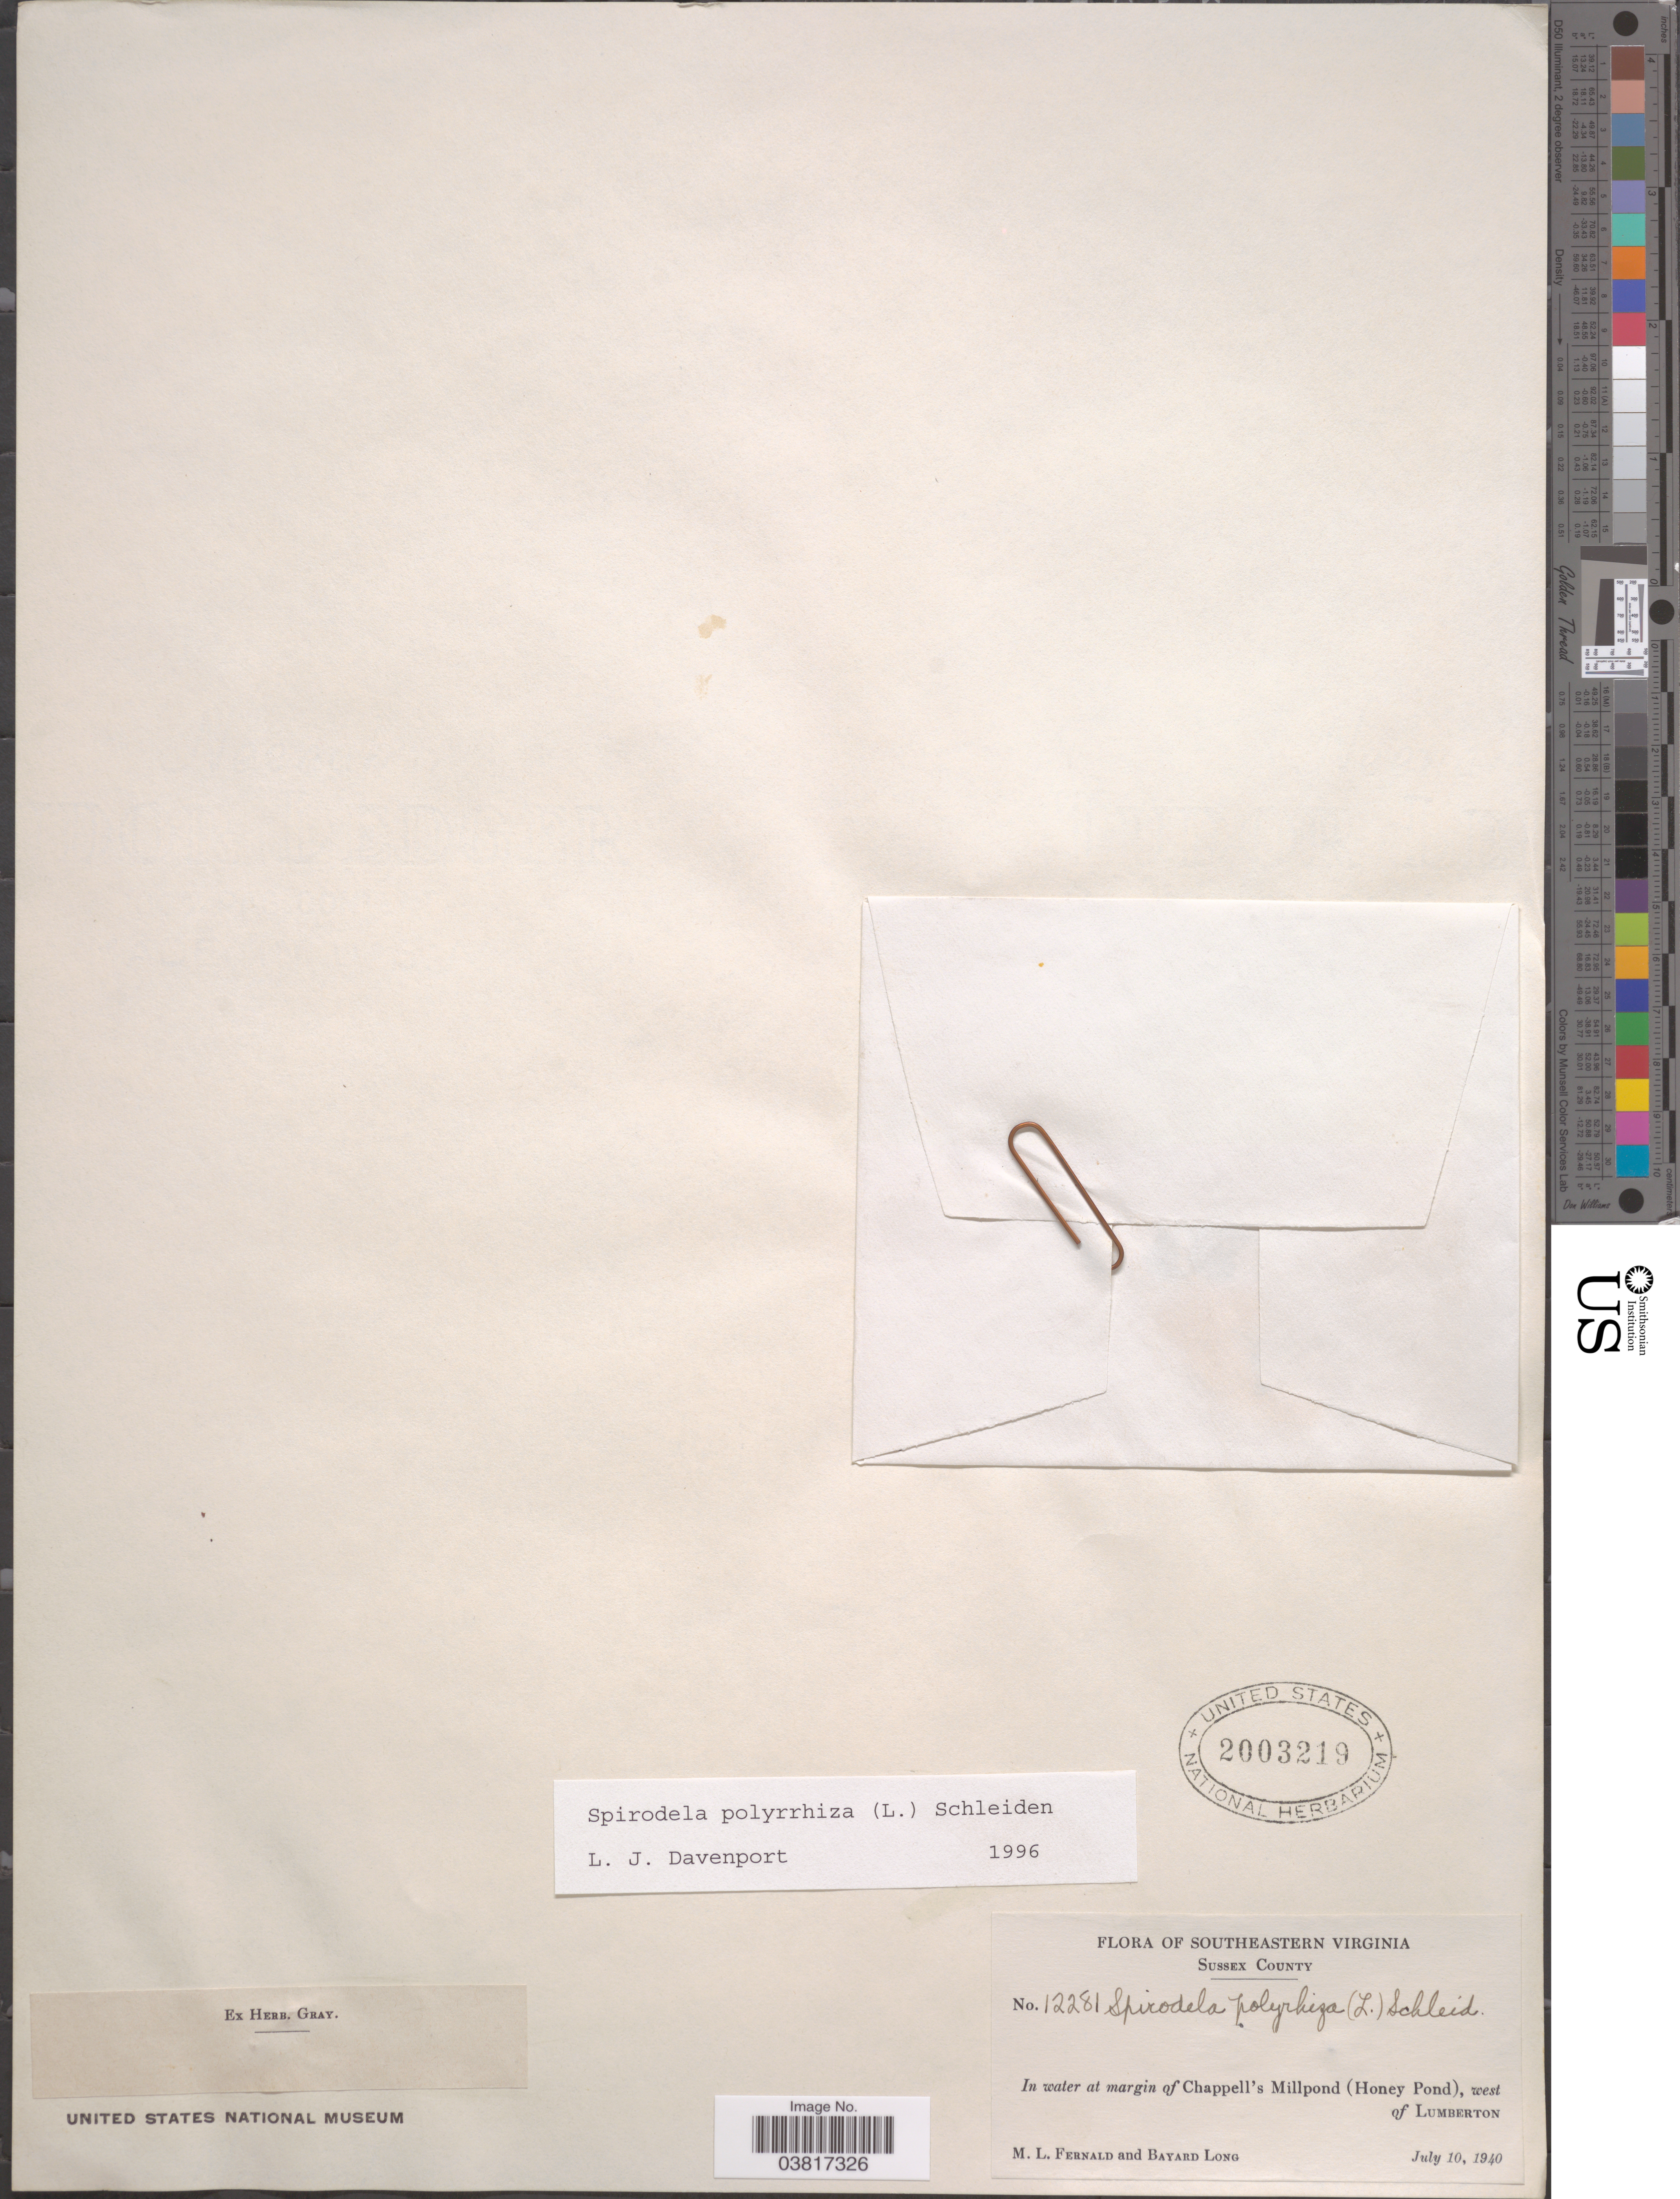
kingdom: Plantae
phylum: Tracheophyta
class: Liliopsida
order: Alismatales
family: Araceae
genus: Spirodela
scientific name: Spirodela polyrrhiza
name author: (L.) Schleid.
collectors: M. L. Fernald & B. Long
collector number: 12281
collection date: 1940-07-10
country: United States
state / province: Virginia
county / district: Sussex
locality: Southeastern Virginia. Sussex County. In water at margin of Chappell's Millpond (Honey Pond), west of Lumberton.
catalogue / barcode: US 2003219